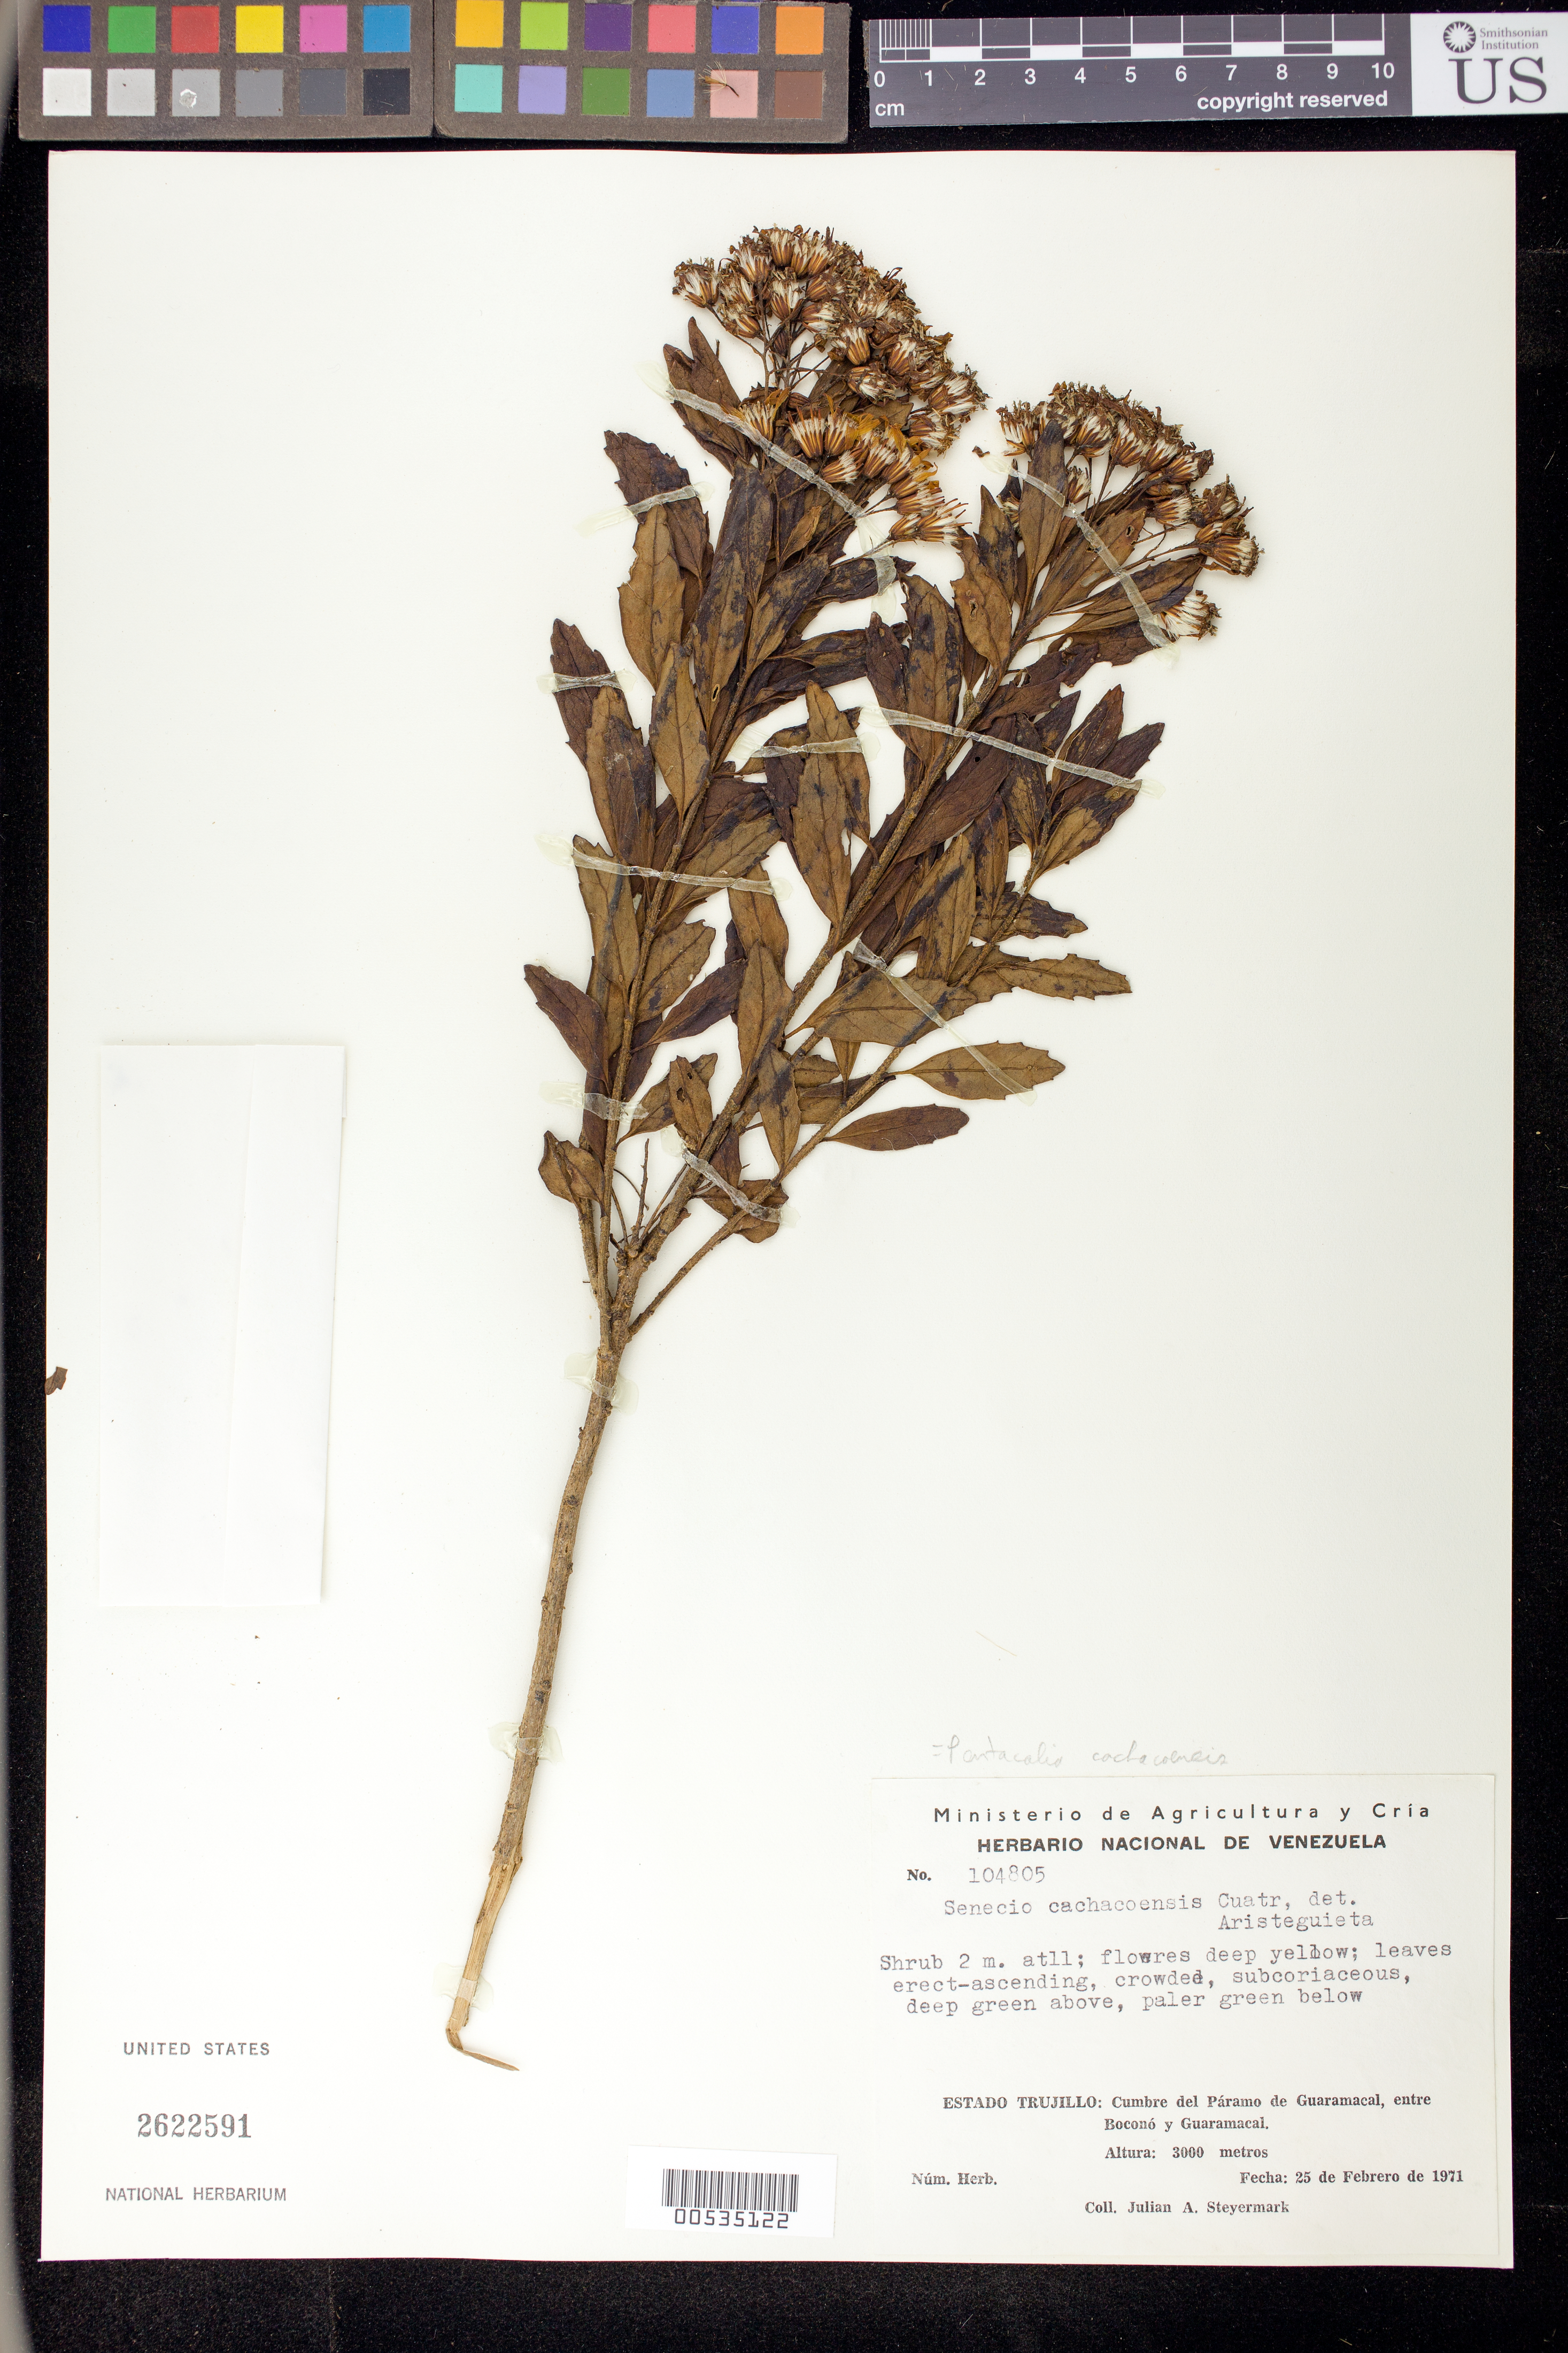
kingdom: Plantae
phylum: Tracheophyta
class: Magnoliopsida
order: Asterales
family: Asteraceae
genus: Pentacalia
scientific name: Pentacalia cachacoensis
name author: (Cuatrec.) Cuatrec.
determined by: Cuatrecasas, J.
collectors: J. Steyermark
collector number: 104805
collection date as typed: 25 Feb 1971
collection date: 1971-02-25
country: Venezuela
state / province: Trujillo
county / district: Boconó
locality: Cumbre del Páramo de Guaramacal, entre Boconó y Guaramacal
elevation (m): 3000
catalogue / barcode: US 2622591